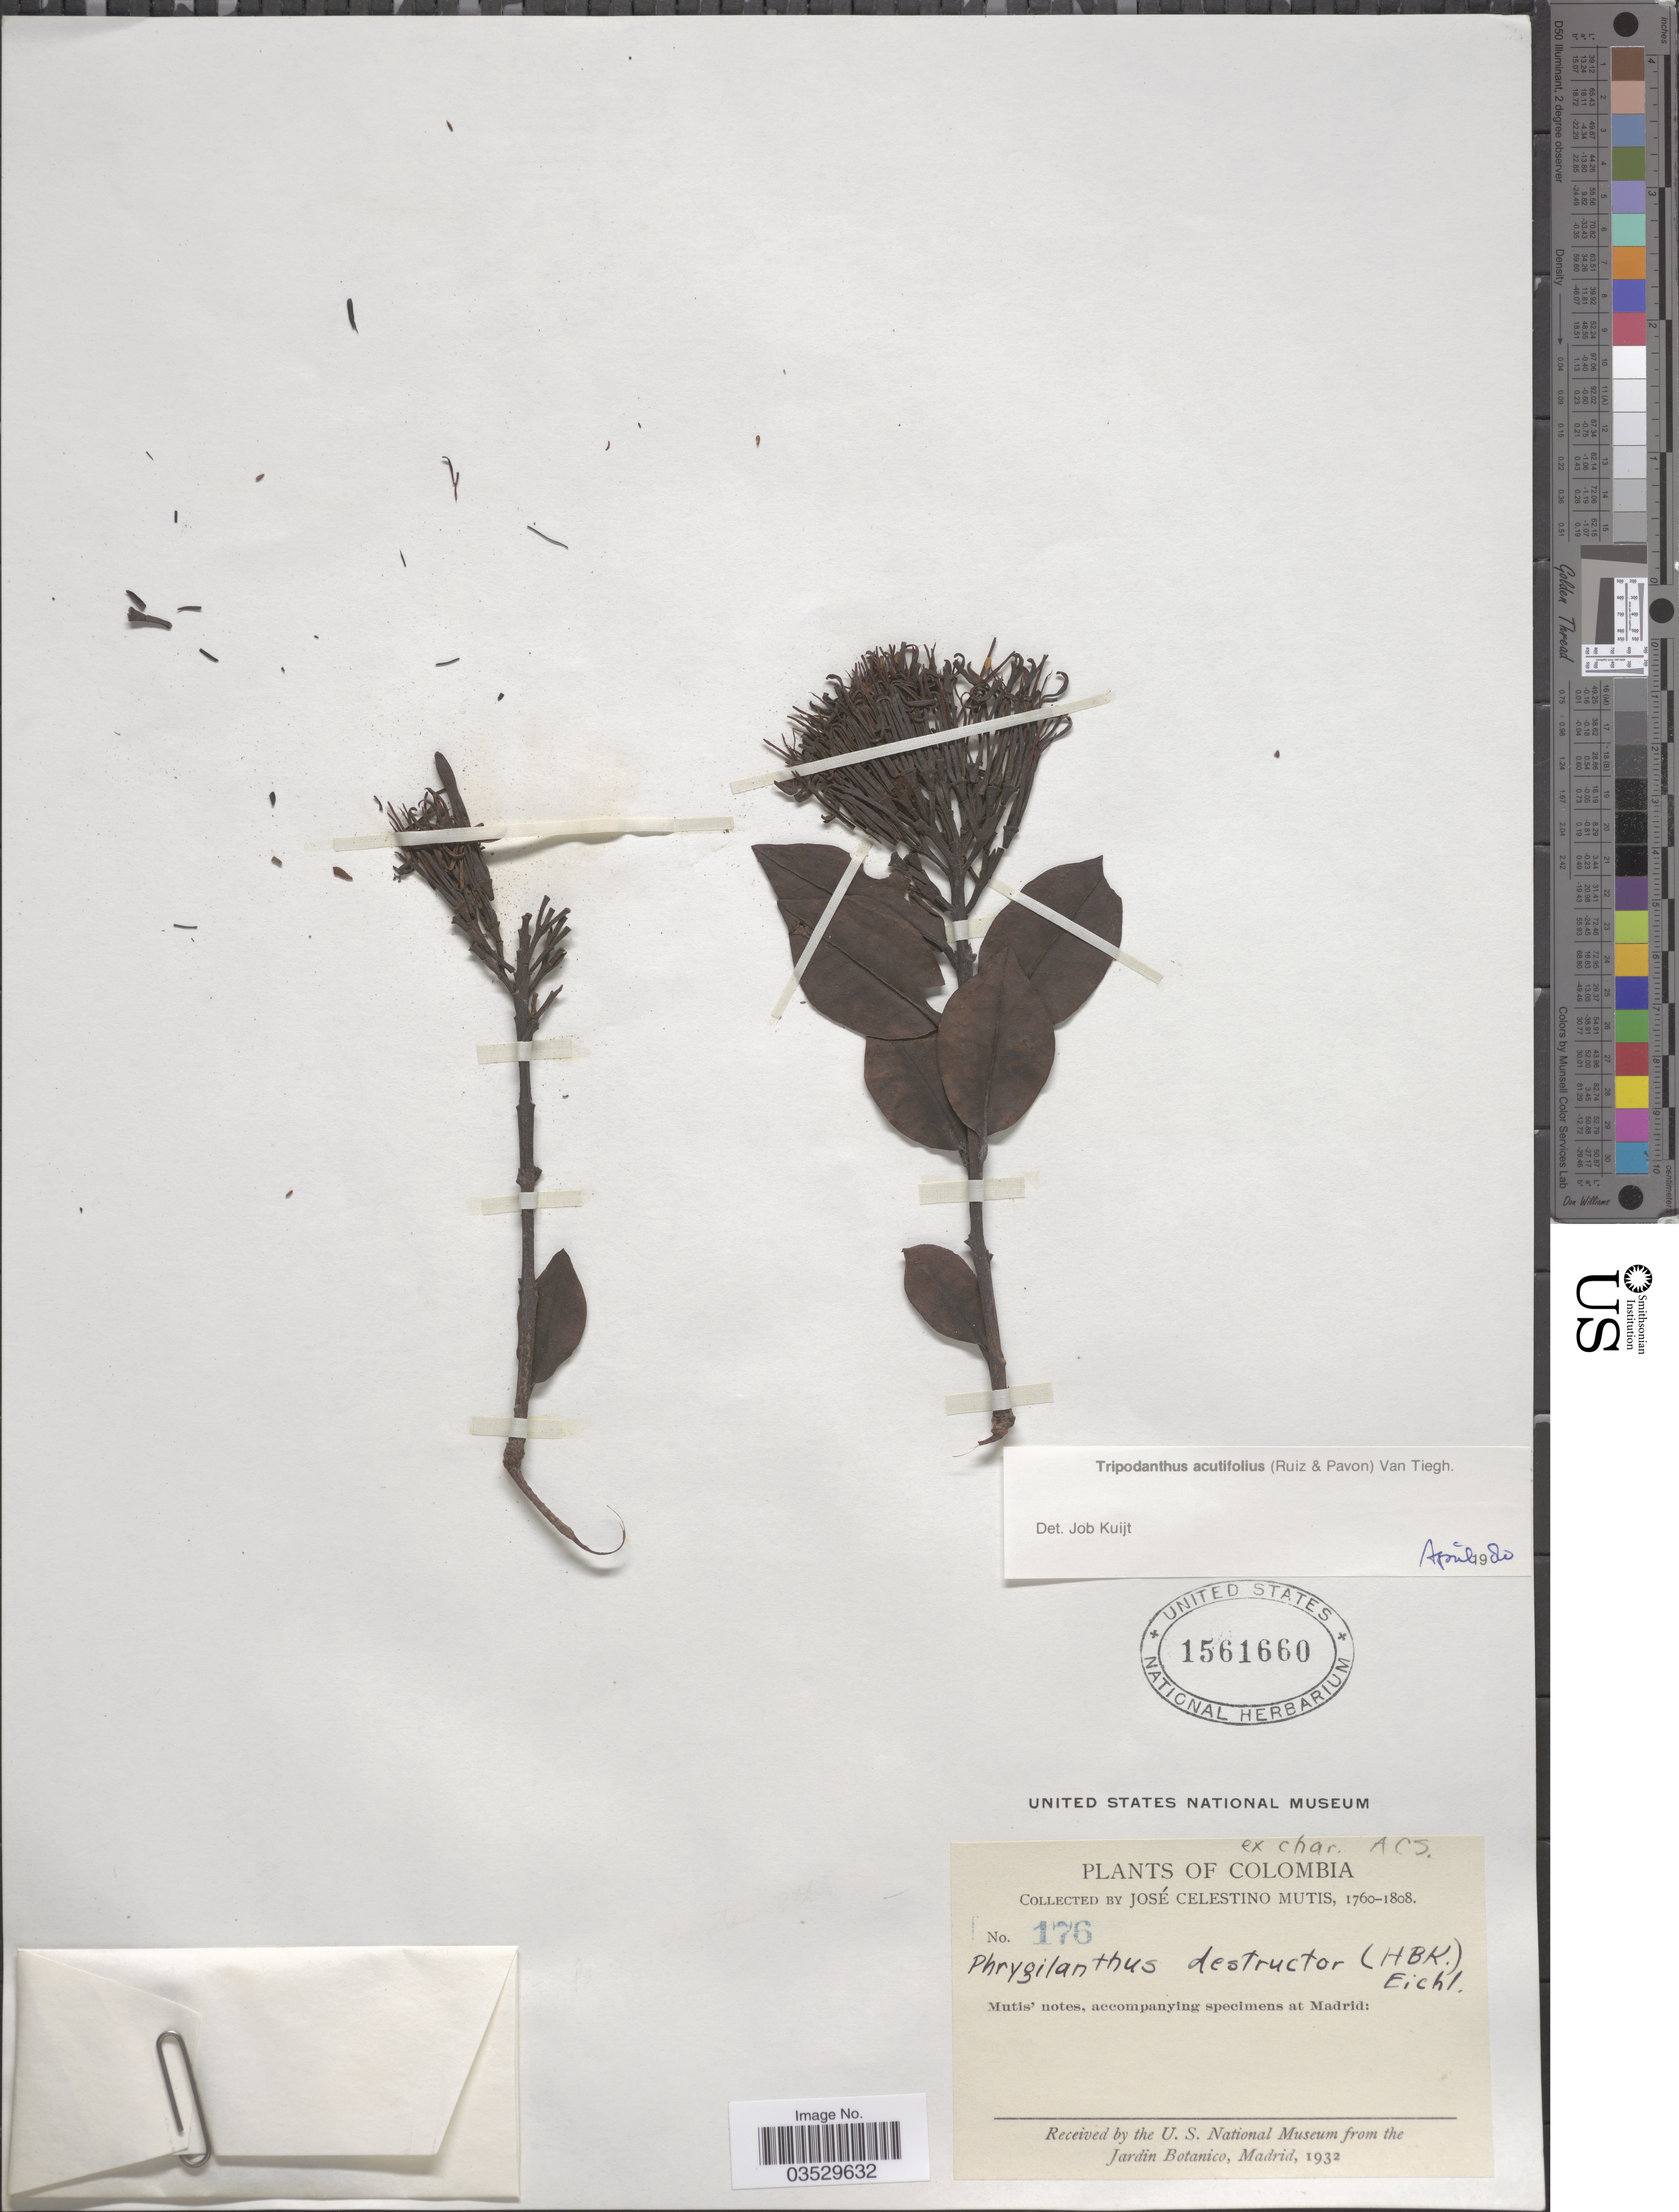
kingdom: Plantae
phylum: Tracheophyta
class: Magnoliopsida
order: Santalales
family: Loranthaceae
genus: Tripodanthus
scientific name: Tripodanthus acutifolius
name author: Tiegh.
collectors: J. C. B. Mutis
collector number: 176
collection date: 1760/1808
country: Colombia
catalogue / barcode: US 1561660